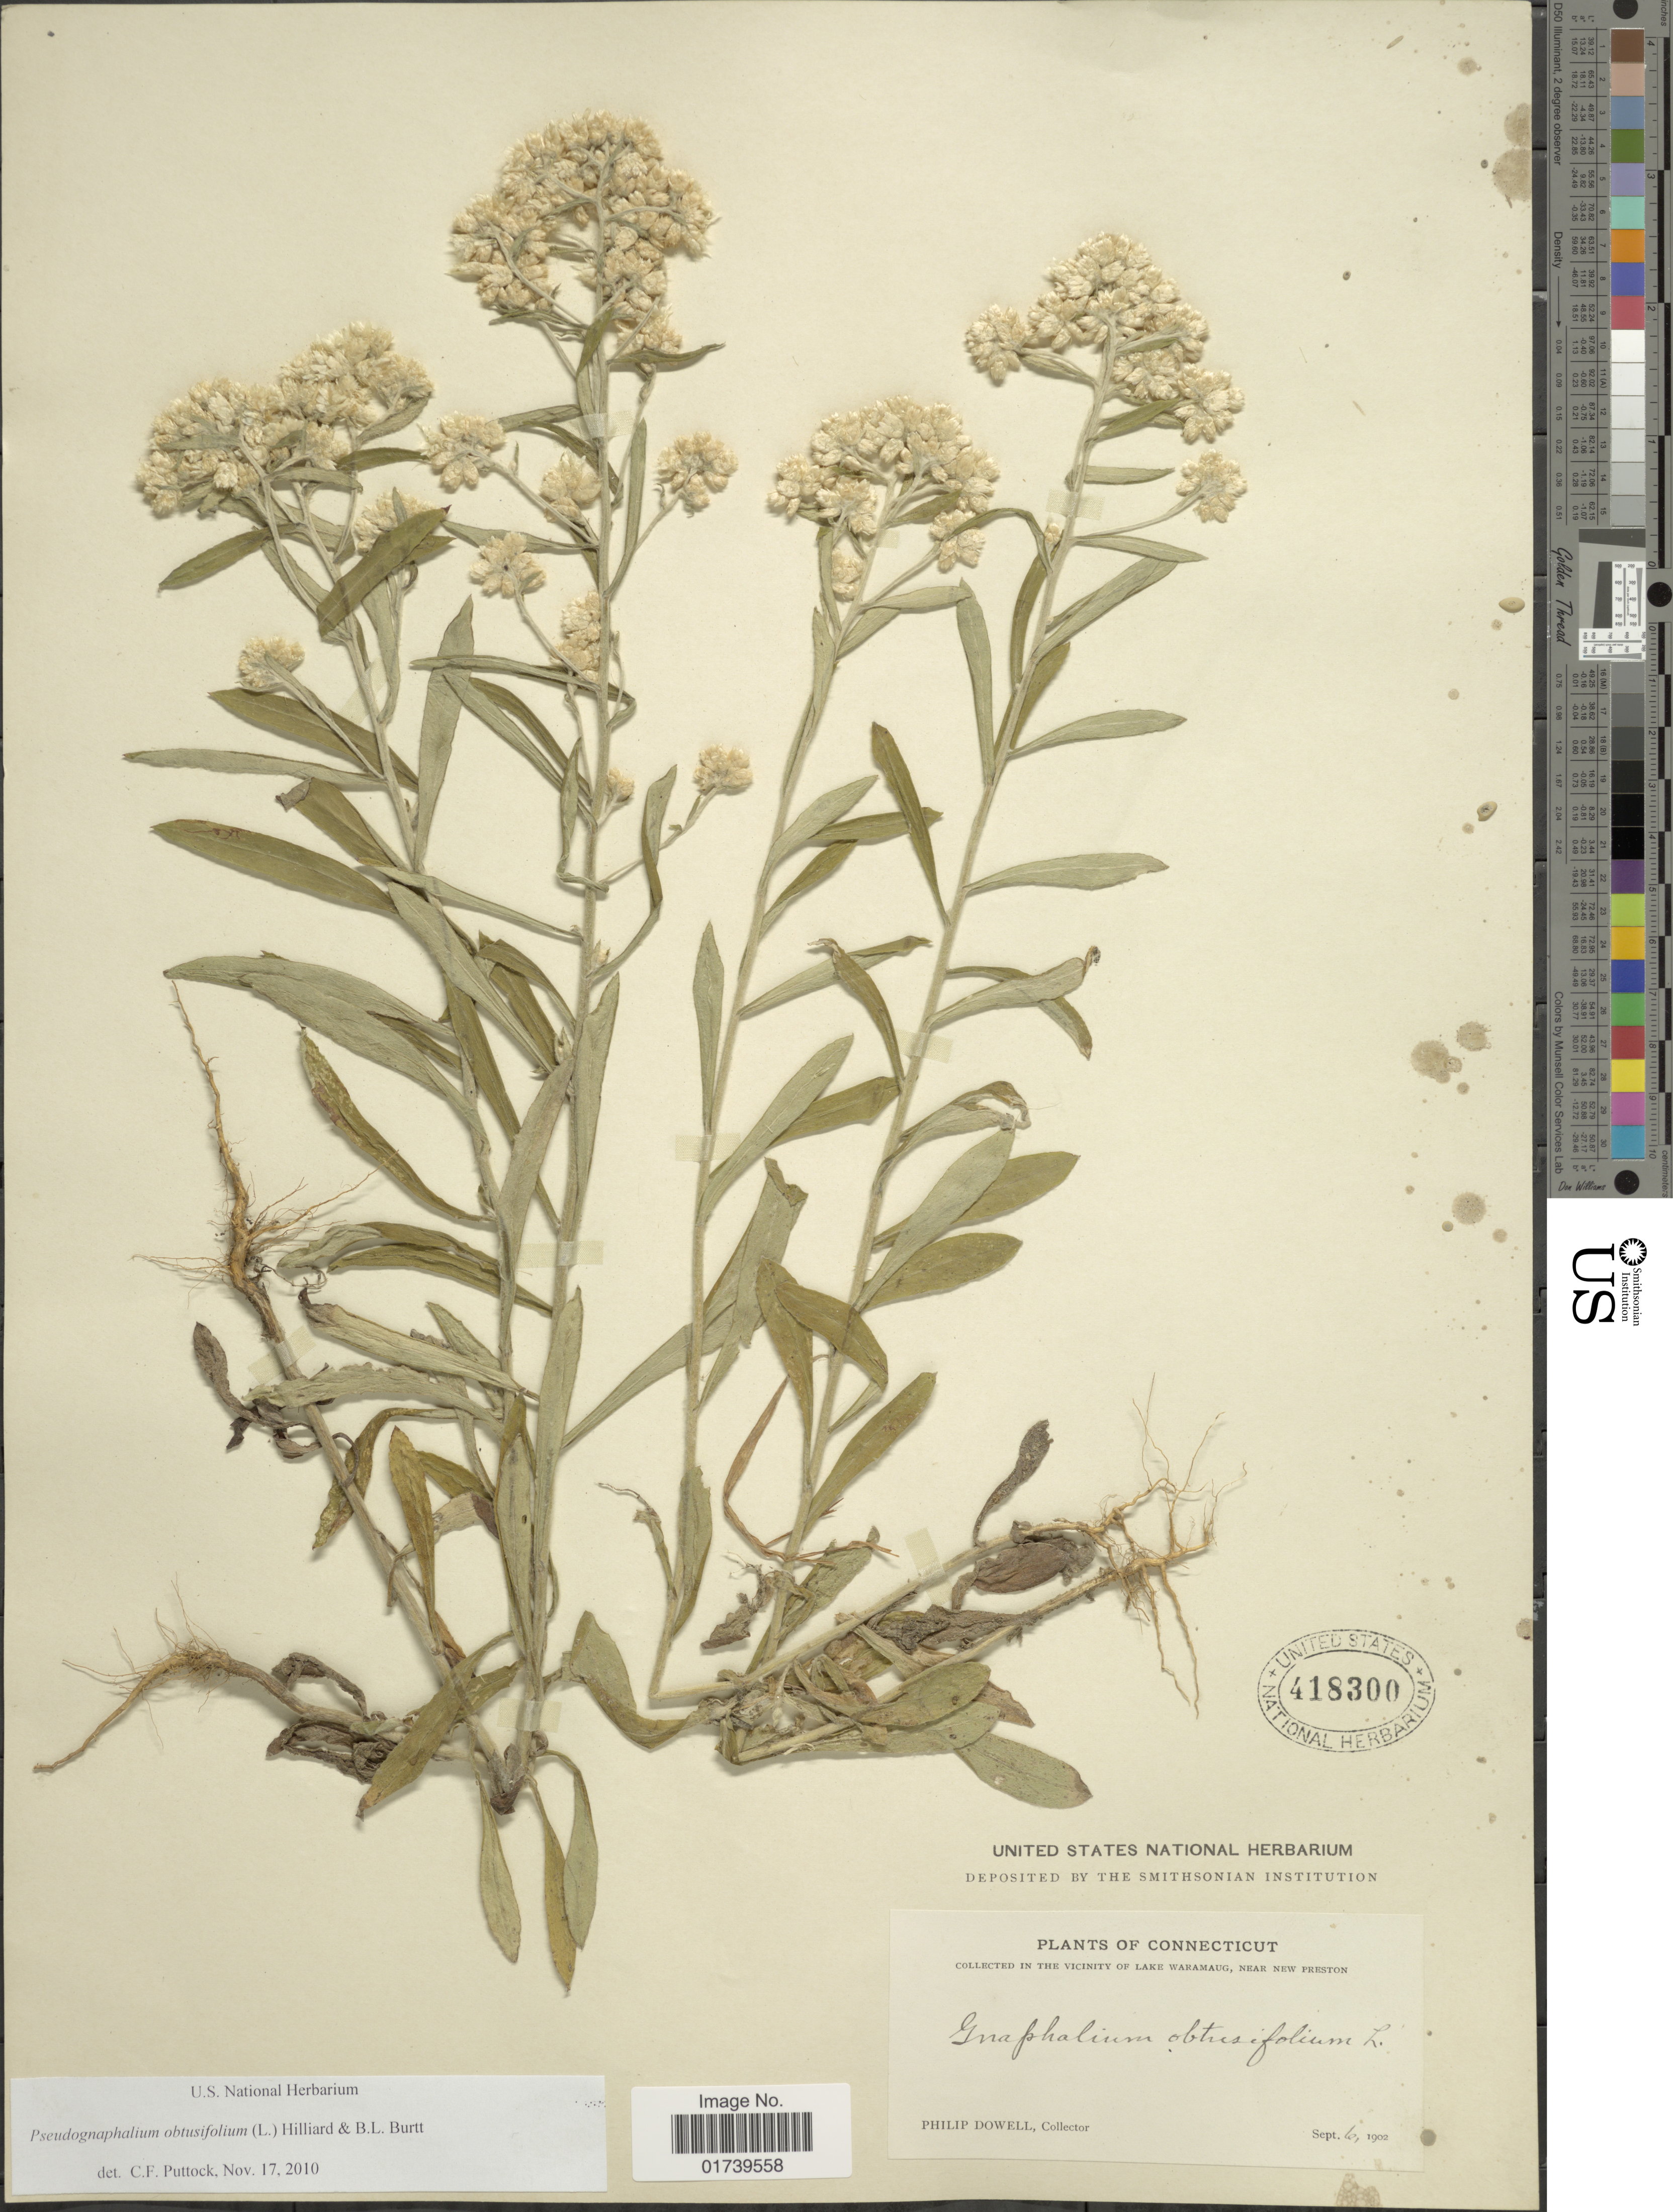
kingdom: Plantae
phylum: Tracheophyta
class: Magnoliopsida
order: Asterales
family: Asteraceae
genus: Pseudognaphalium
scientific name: Pseudognaphalium obtusifolium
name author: (L.) Hilliard & B.L. Burtt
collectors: P. Dowell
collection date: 1902-09-06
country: United States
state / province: Connecticut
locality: In the vicinity of Lake Waramaug, near New Preston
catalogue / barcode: US 418300